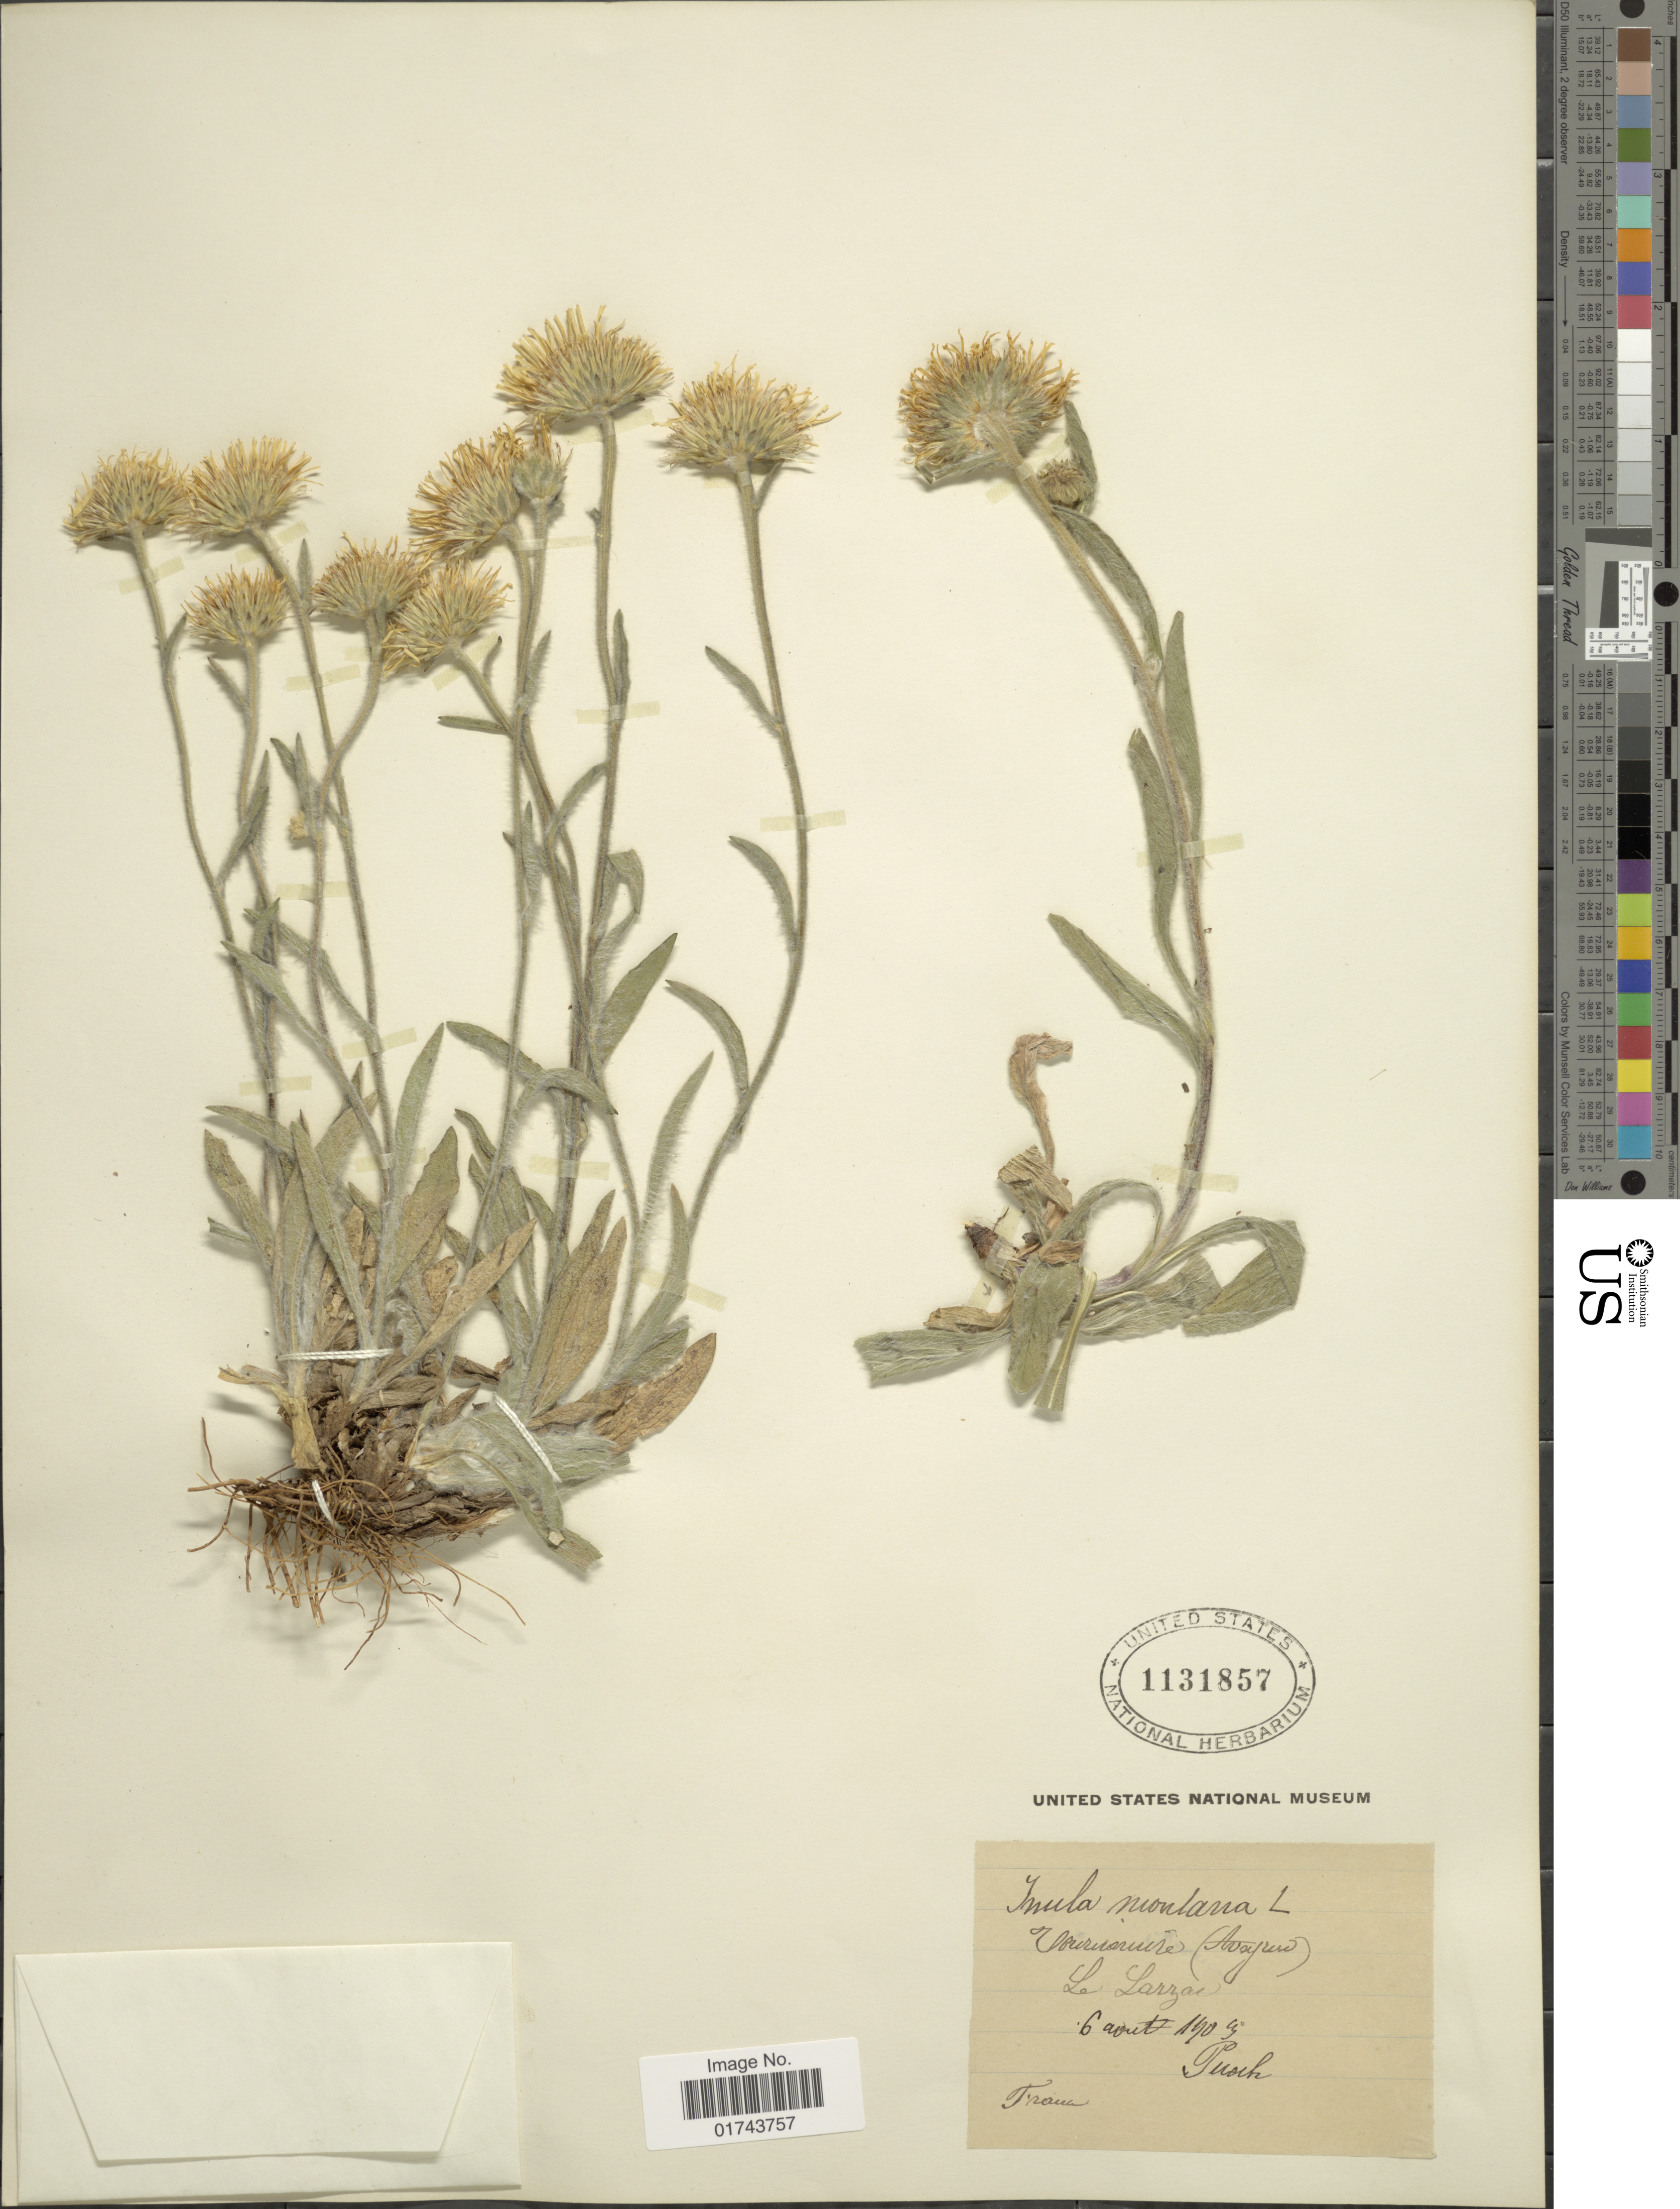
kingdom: Plantae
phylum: Tracheophyta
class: Magnoliopsida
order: Asterales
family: Asteraceae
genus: Inula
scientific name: Inula montana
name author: L.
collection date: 1909-08-06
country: France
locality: [illegible text] Le Larzea[interpreted]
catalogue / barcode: US 1131857